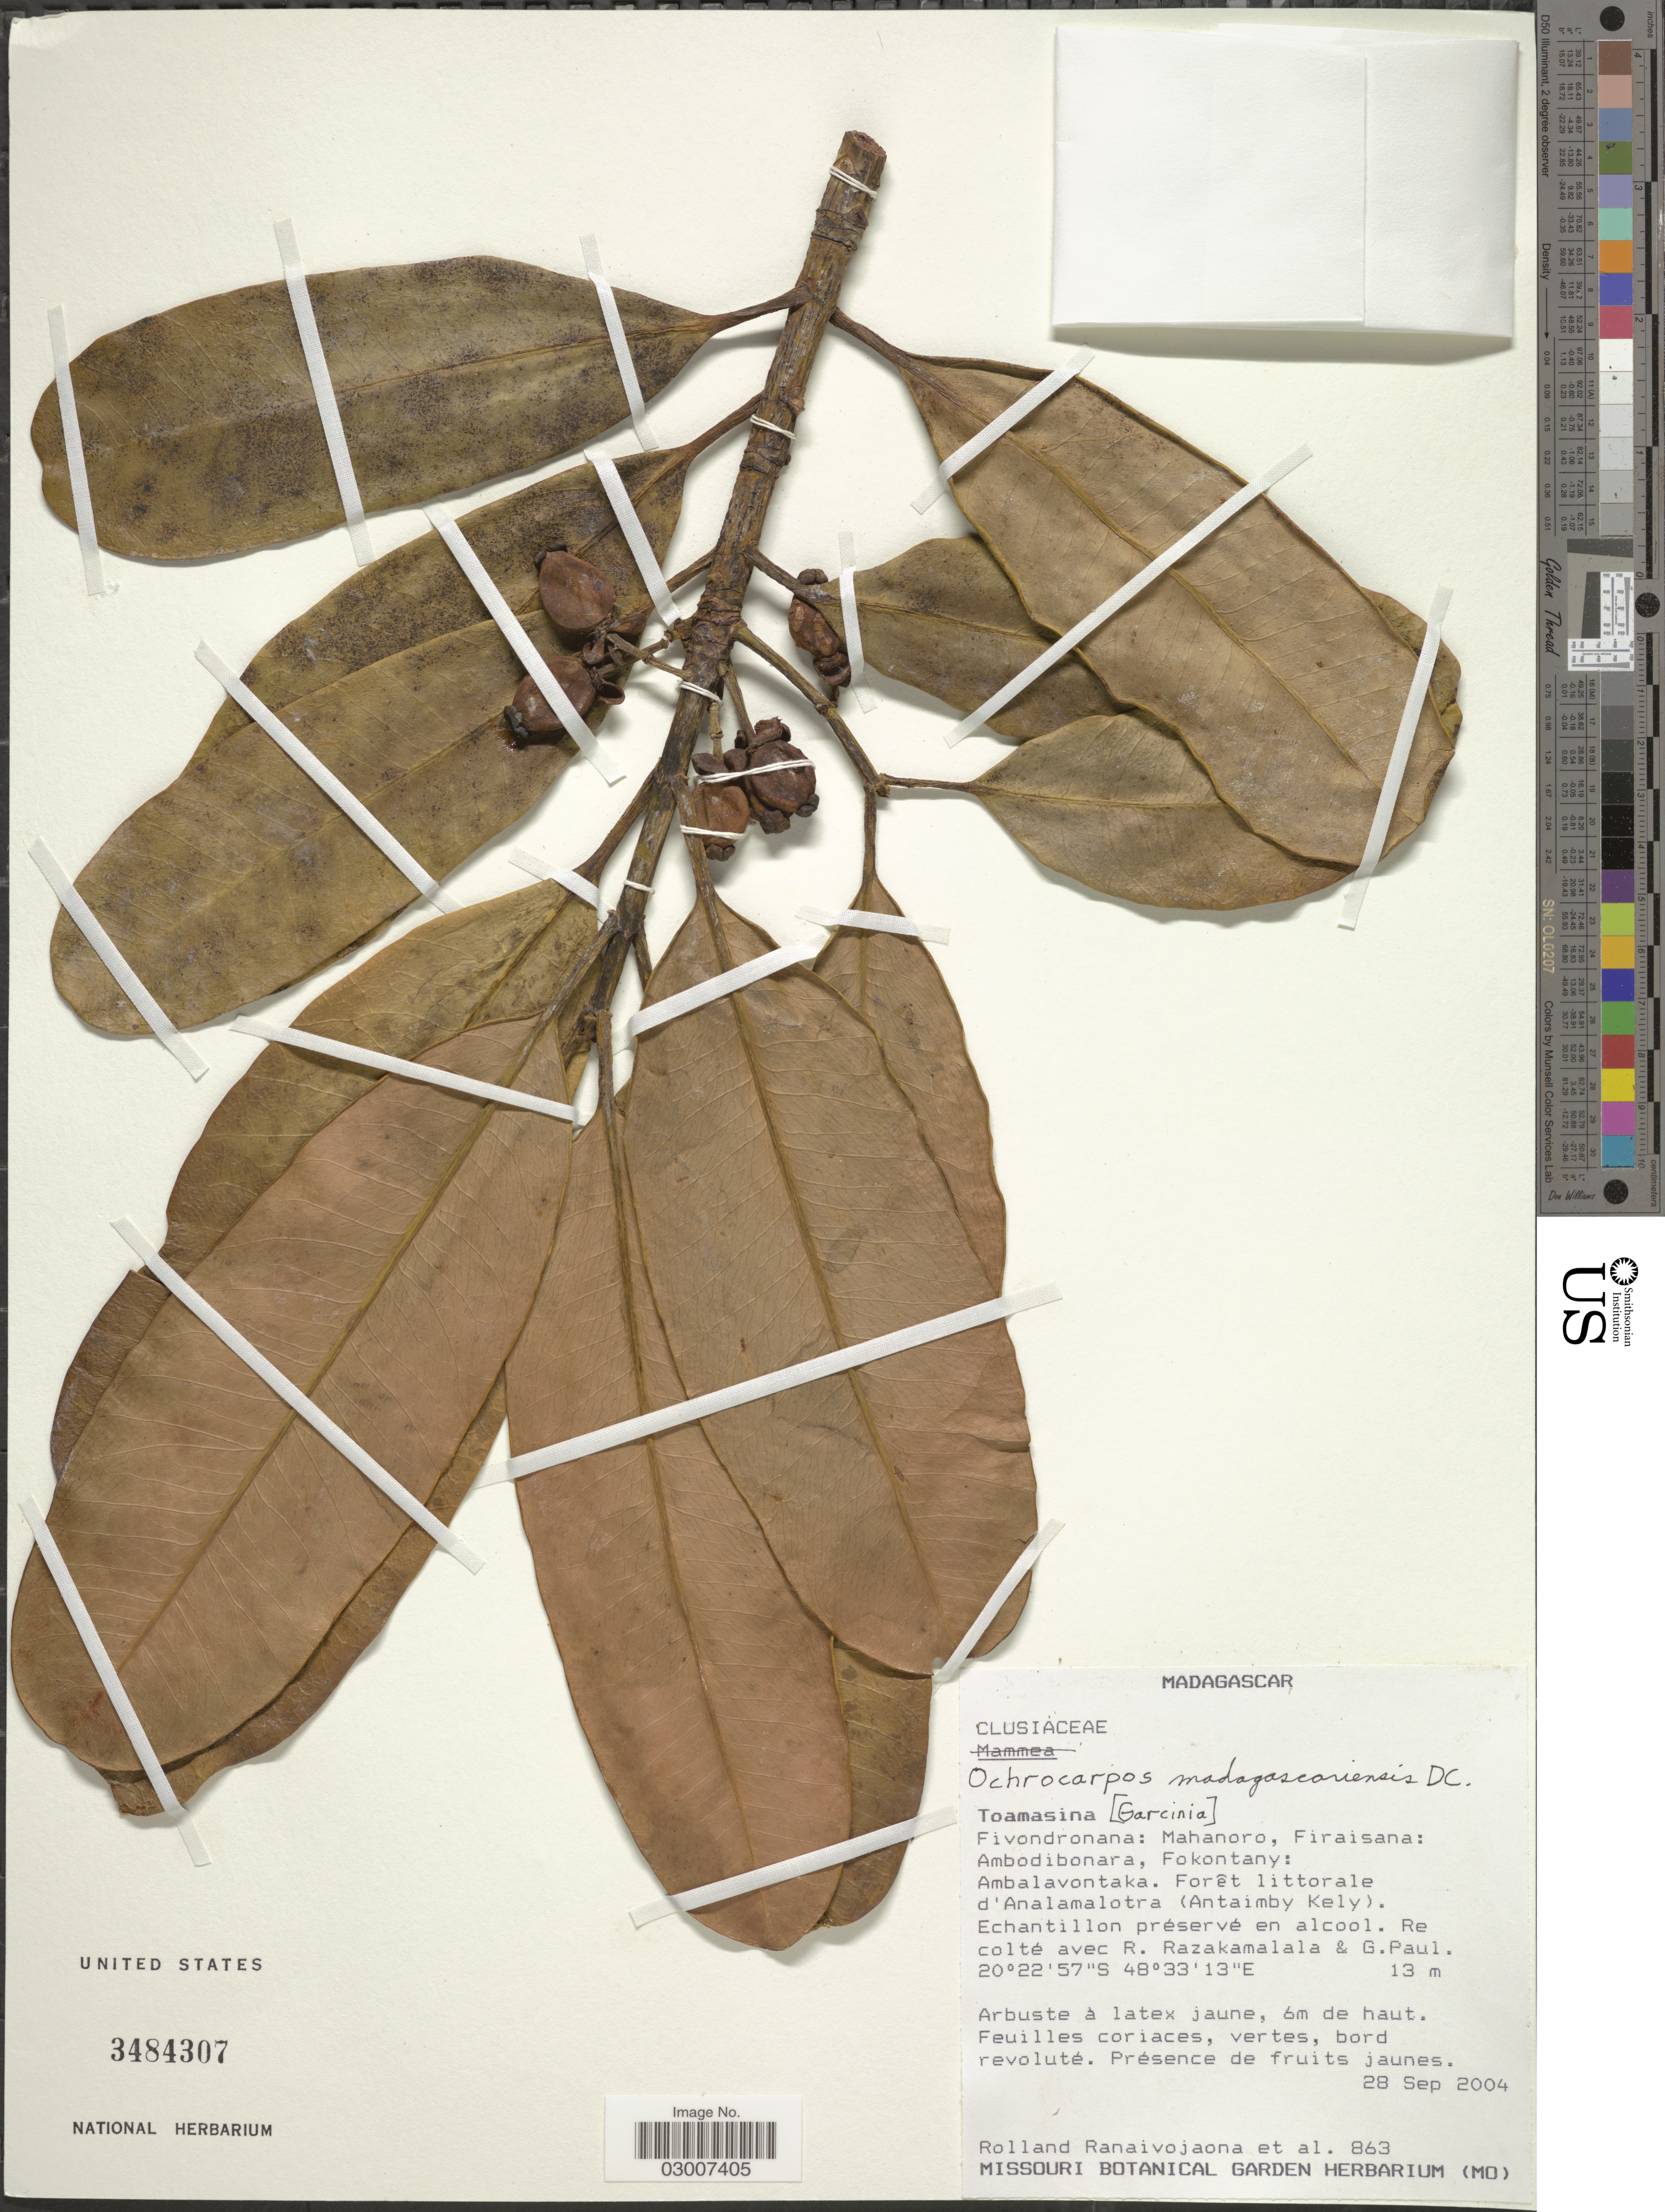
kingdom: Plantae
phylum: Tracheophyta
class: Magnoliopsida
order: Malpighiales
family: Clusiaceae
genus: Ochrocarpos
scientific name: Ochrocarpos madagascariensis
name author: Choisy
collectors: R. Ranaivojaona, R. Razakamalala & G. Paul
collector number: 863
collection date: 2004-09-28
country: Madagascar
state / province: Atsinanana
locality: Toamasina. Fivondronana: Mahanoro, Firaisana: Ambodibonara, Fokontany: Ambalavontaka. Forêt littorale d'Analamalotra (Antaimby Kely).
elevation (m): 13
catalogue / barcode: US 3484307